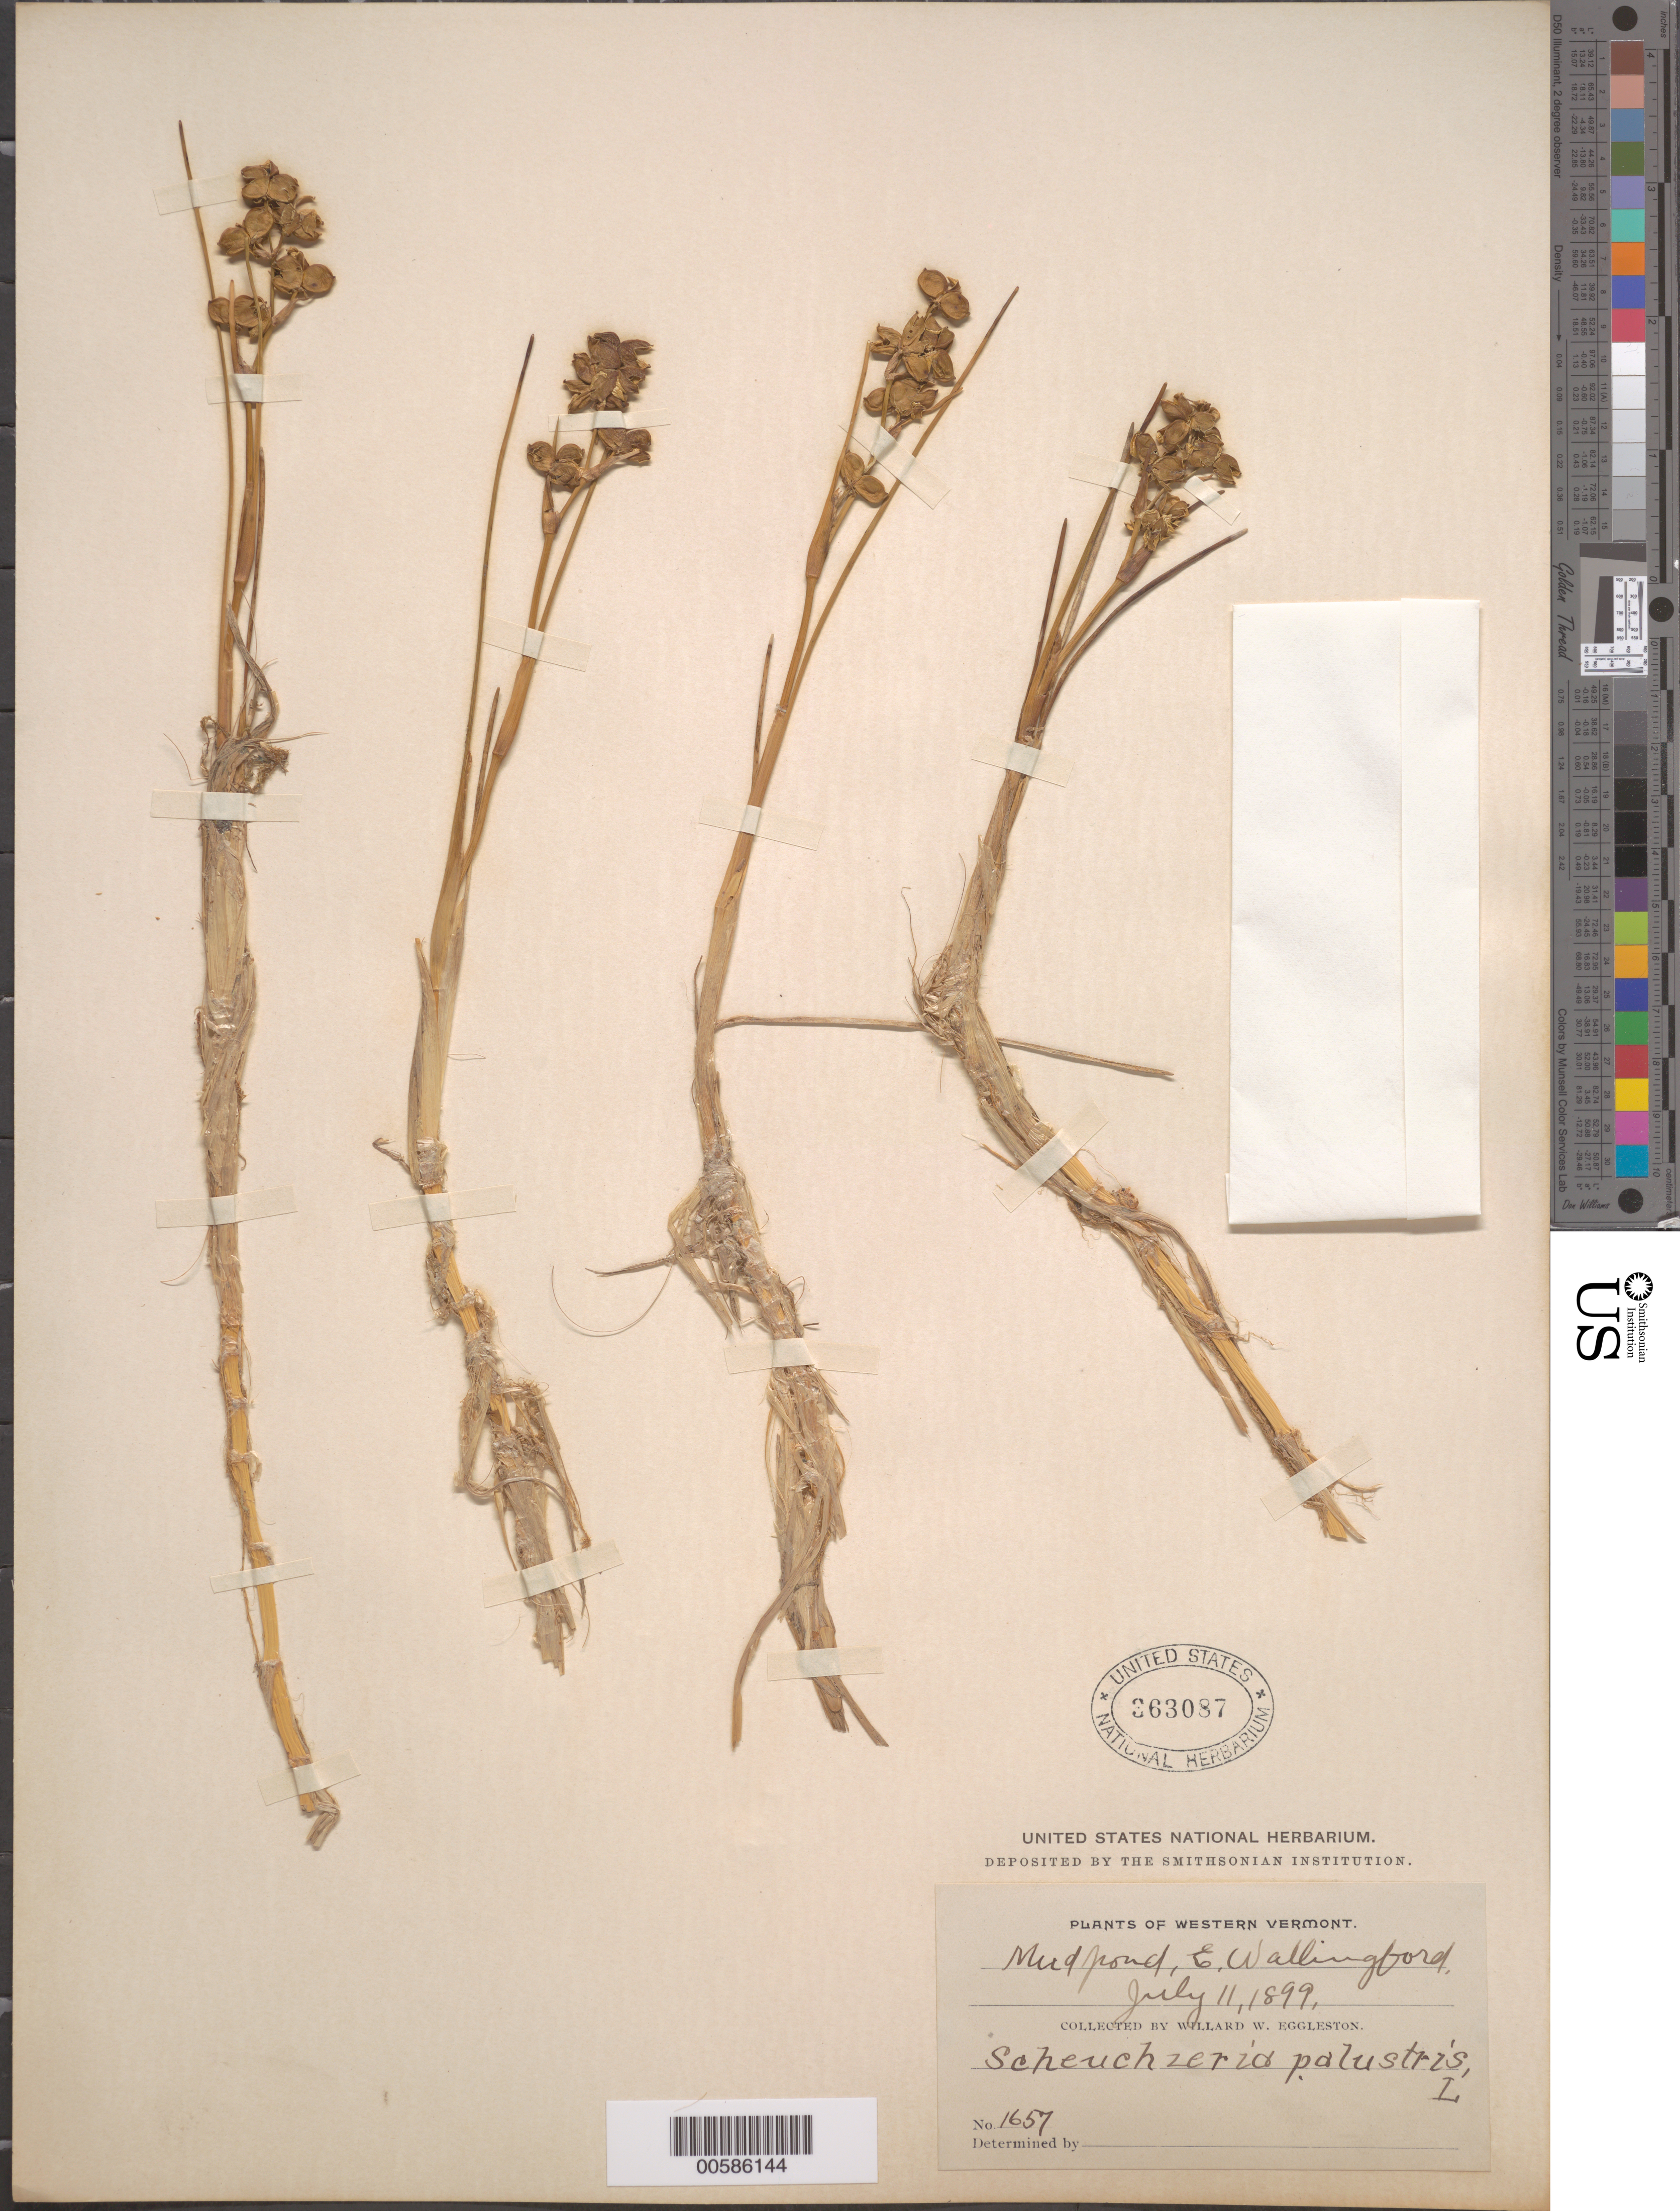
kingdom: Plantae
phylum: Tracheophyta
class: Liliopsida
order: Alismatales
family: Scheuchzeriaceae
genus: Scheuchzeria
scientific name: Scheuchzeria palustris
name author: L.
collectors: W. W. Eggleston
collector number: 1657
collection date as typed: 11 Jul 1899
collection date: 1899-07-11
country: United States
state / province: Vermont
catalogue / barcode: US 363087